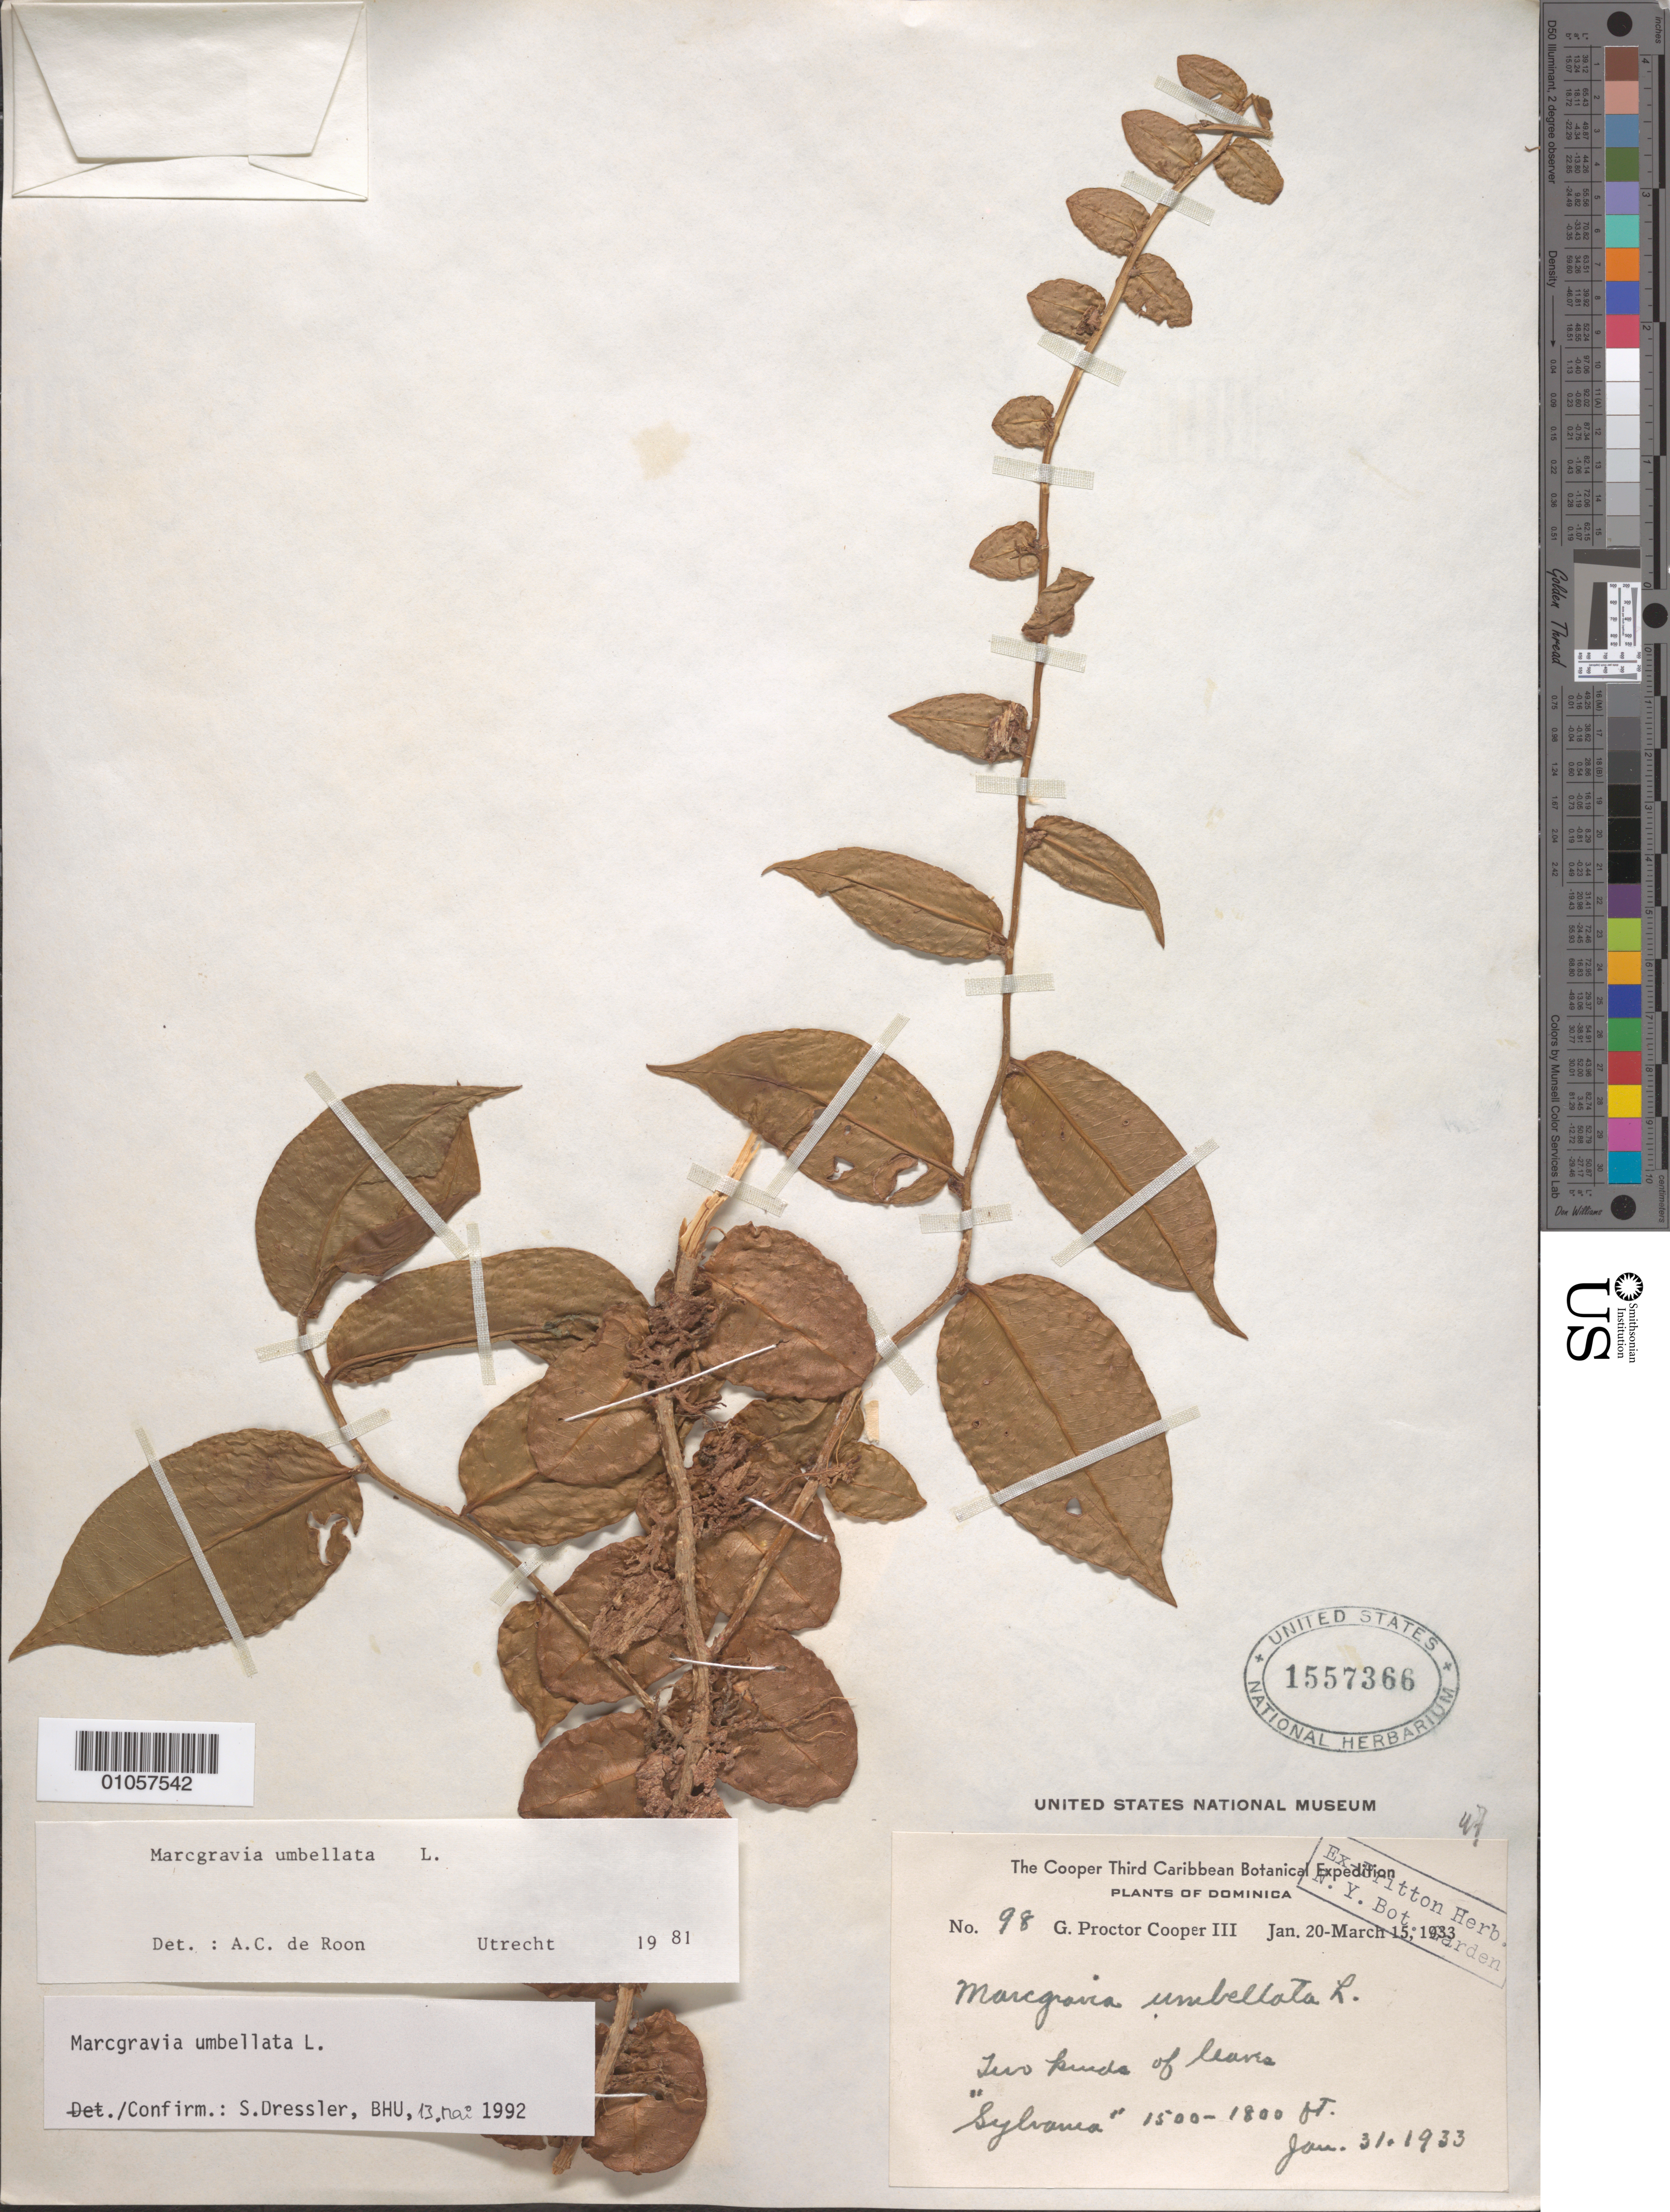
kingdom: Plantae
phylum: Tracheophyta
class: Magnoliopsida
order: Ericales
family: Marcgraviaceae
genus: Marcgravia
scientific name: Marcgravia umbellata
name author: L.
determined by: Dressler, S., (FR), Forschungsinstitut Und Naturmuseum Senckenberg (GERMANY)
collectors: G. Cooper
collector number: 98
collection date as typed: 31 Jan 1933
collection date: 1933-01-31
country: Dominica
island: Dominica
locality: Sylvania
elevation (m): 457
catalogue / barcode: US 1557366